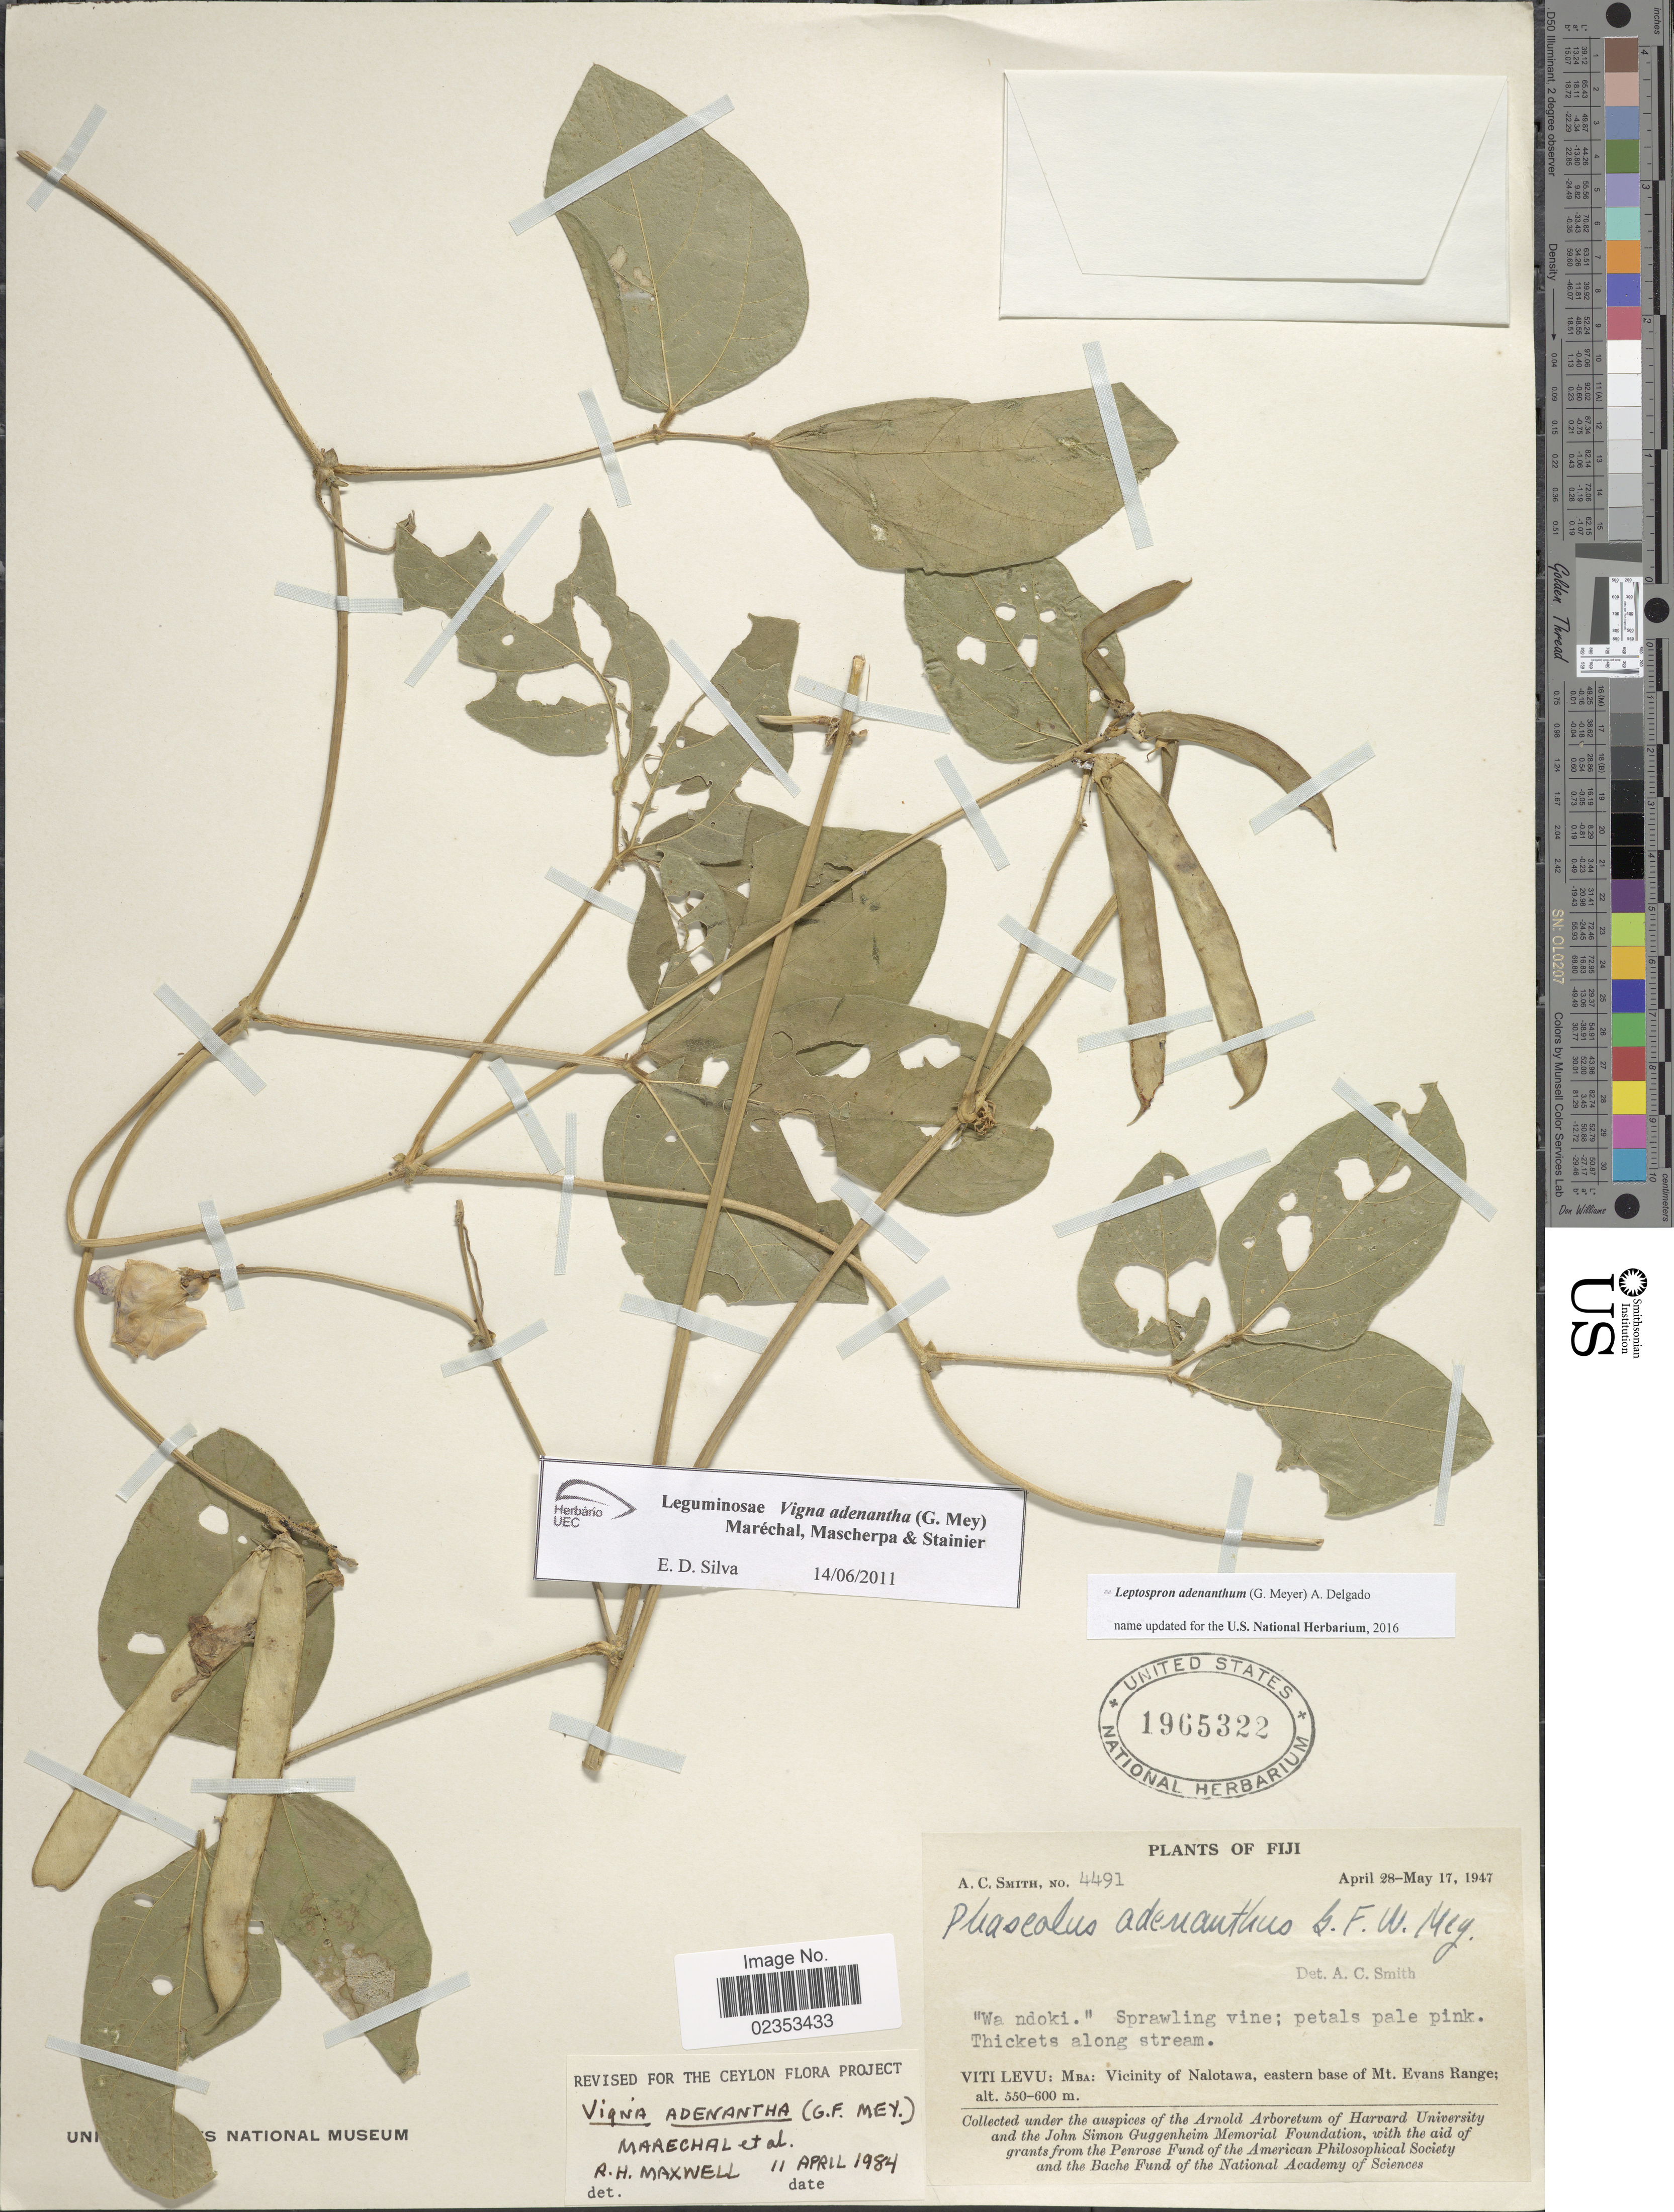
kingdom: Plantae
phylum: Tracheophyta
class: Magnoliopsida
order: Fabales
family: Fabaceae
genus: Leptospron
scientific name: Leptospron adenanthum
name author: (G. Mey.) A. Delgado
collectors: A. C. Smith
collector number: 4491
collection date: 1947-04-28/1947-05-17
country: Fiji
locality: Viti Levu: Mba: Vicinity of Nalotawa, eastern base of Mt. Evans Range, along stream.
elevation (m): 550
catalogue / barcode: US 1965322